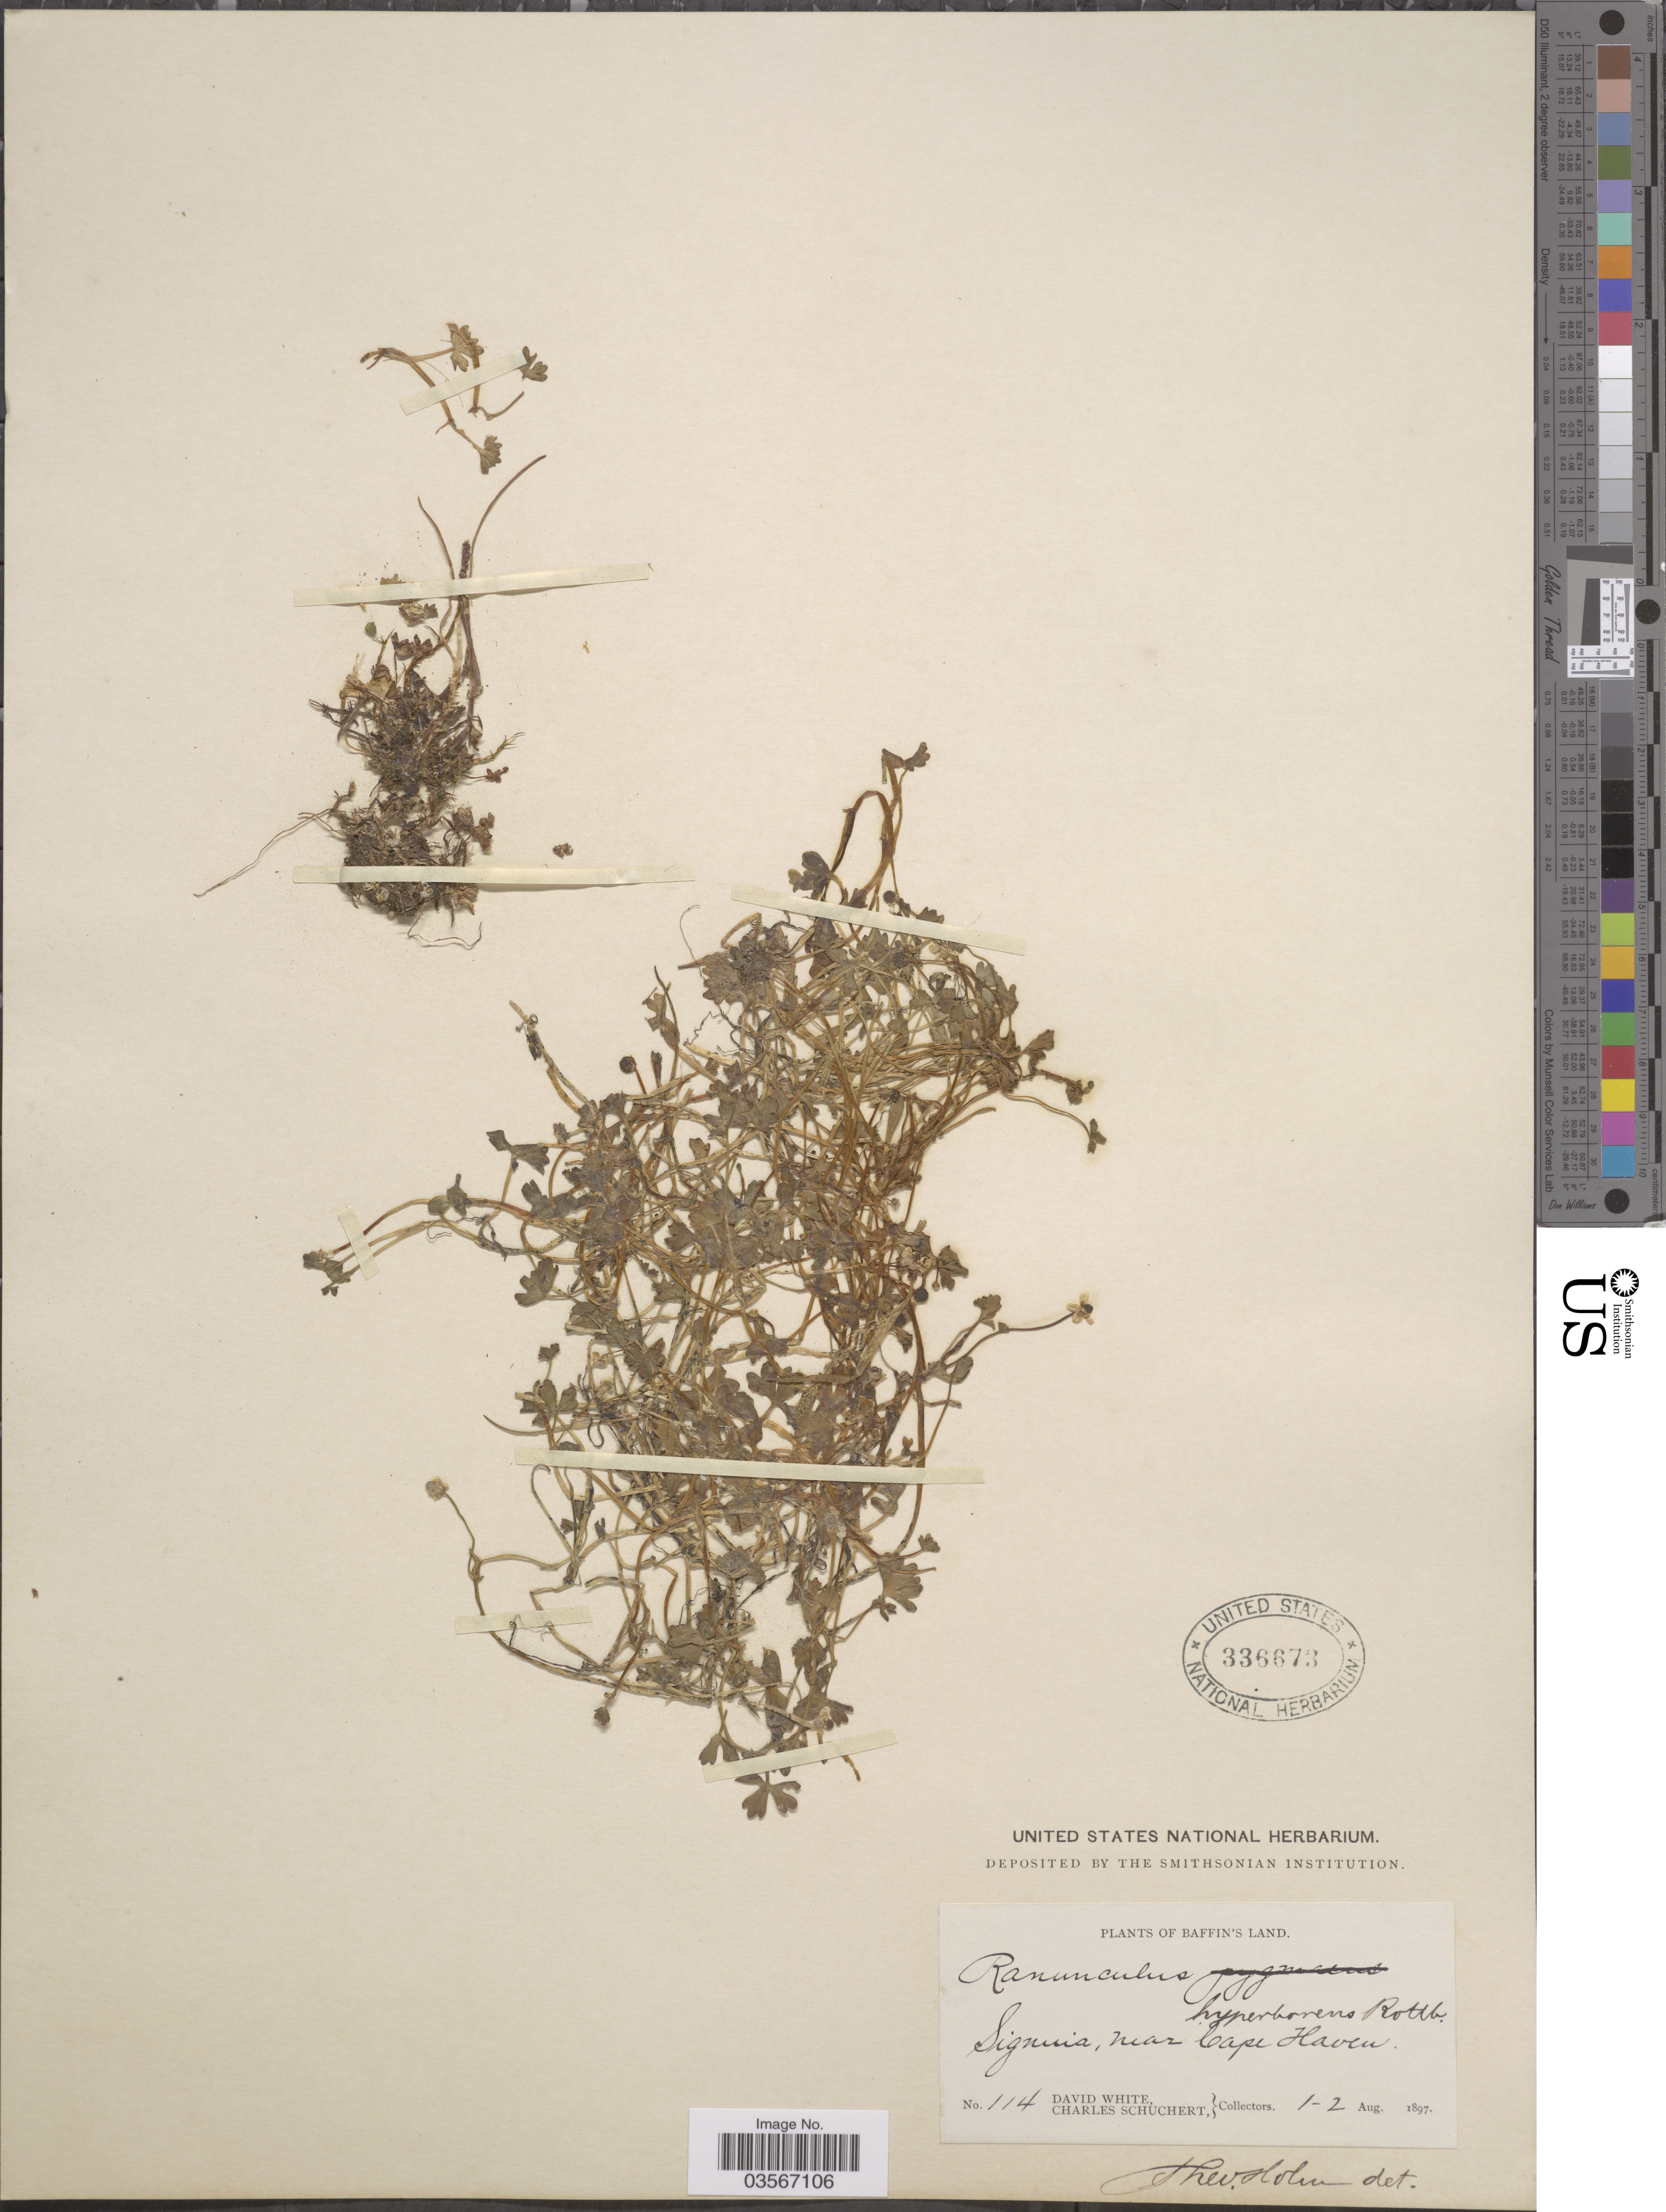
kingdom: Plantae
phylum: Tracheophyta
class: Magnoliopsida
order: Ranunculales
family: Ranunculaceae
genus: Ranunculus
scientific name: Ranunculus hyperboreus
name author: Rottb.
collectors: D. White & C. Schuchert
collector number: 114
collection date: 1897-08-01/1897-08-02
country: Canada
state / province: Nunavut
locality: Baffin's Land. Signula, near Cape Haven.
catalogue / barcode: US 336673